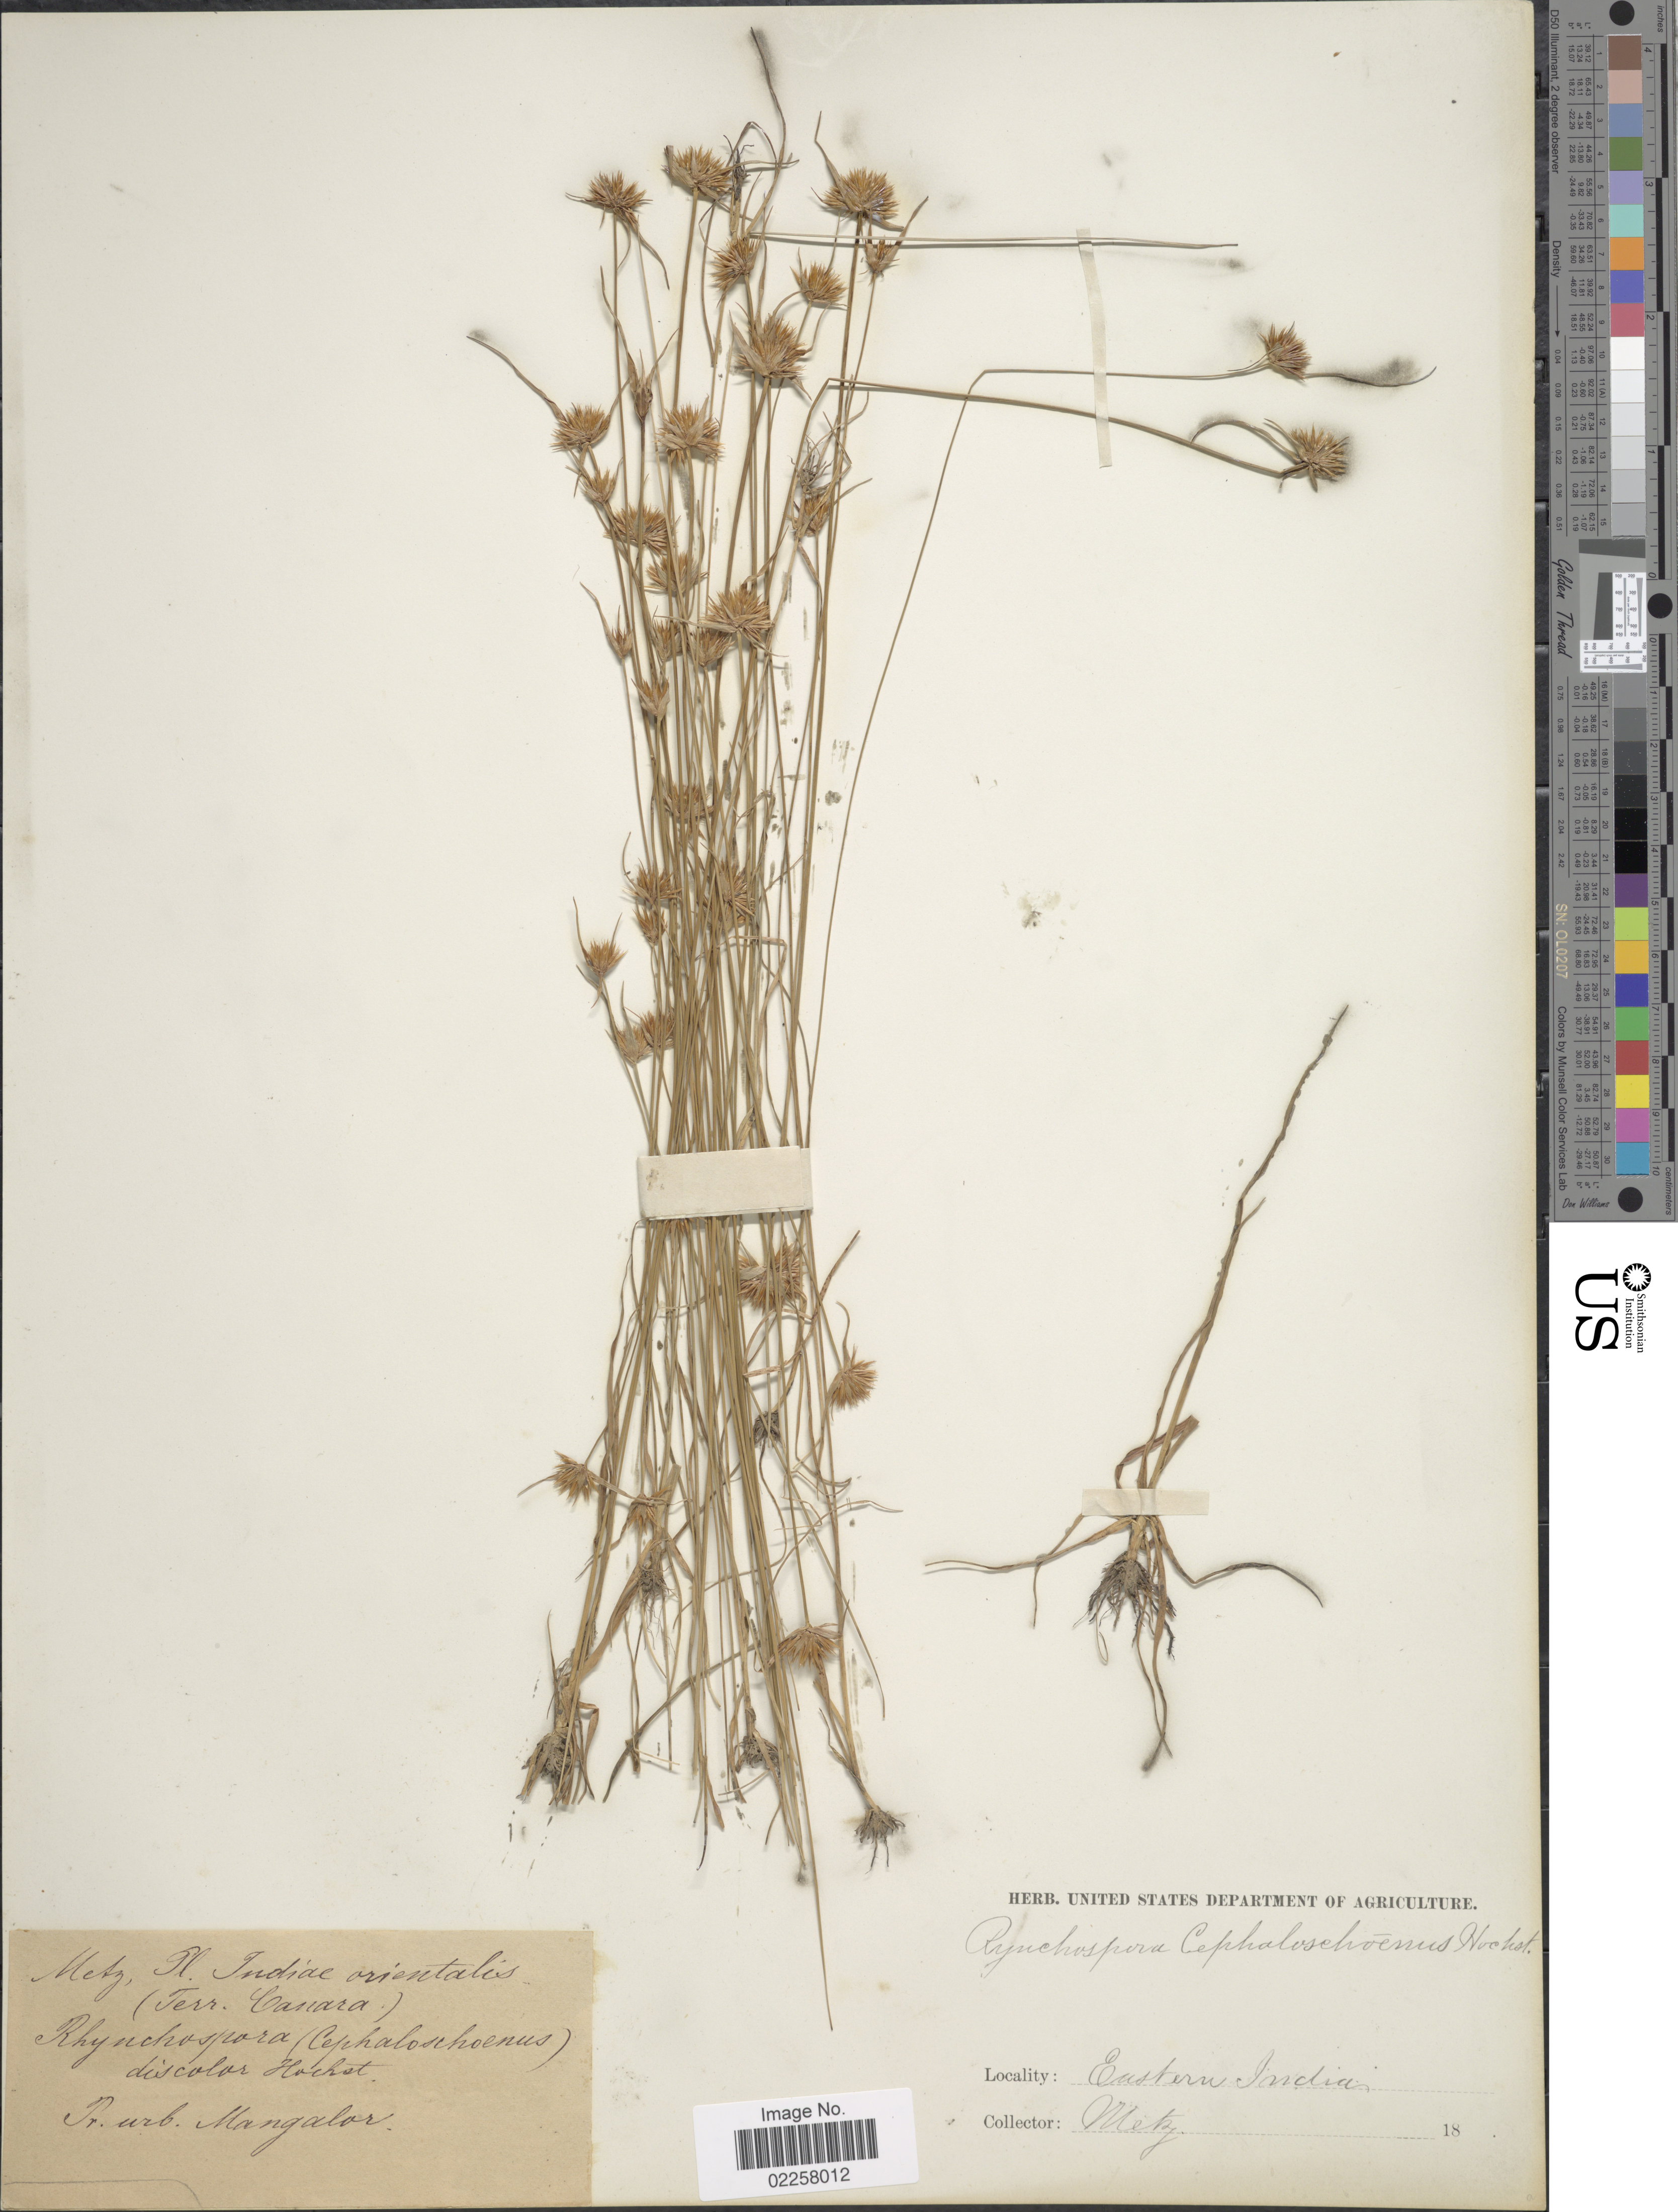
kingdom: Plantae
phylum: Tracheophyta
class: Liliopsida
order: Poales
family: Cyperaceae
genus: Rhynchospora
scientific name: Rhynchospora wightiana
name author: (Nees) Steud.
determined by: Alves, K.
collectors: -. Metz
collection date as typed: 18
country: India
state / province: Karnataka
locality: Eastern India. Terr. Canara